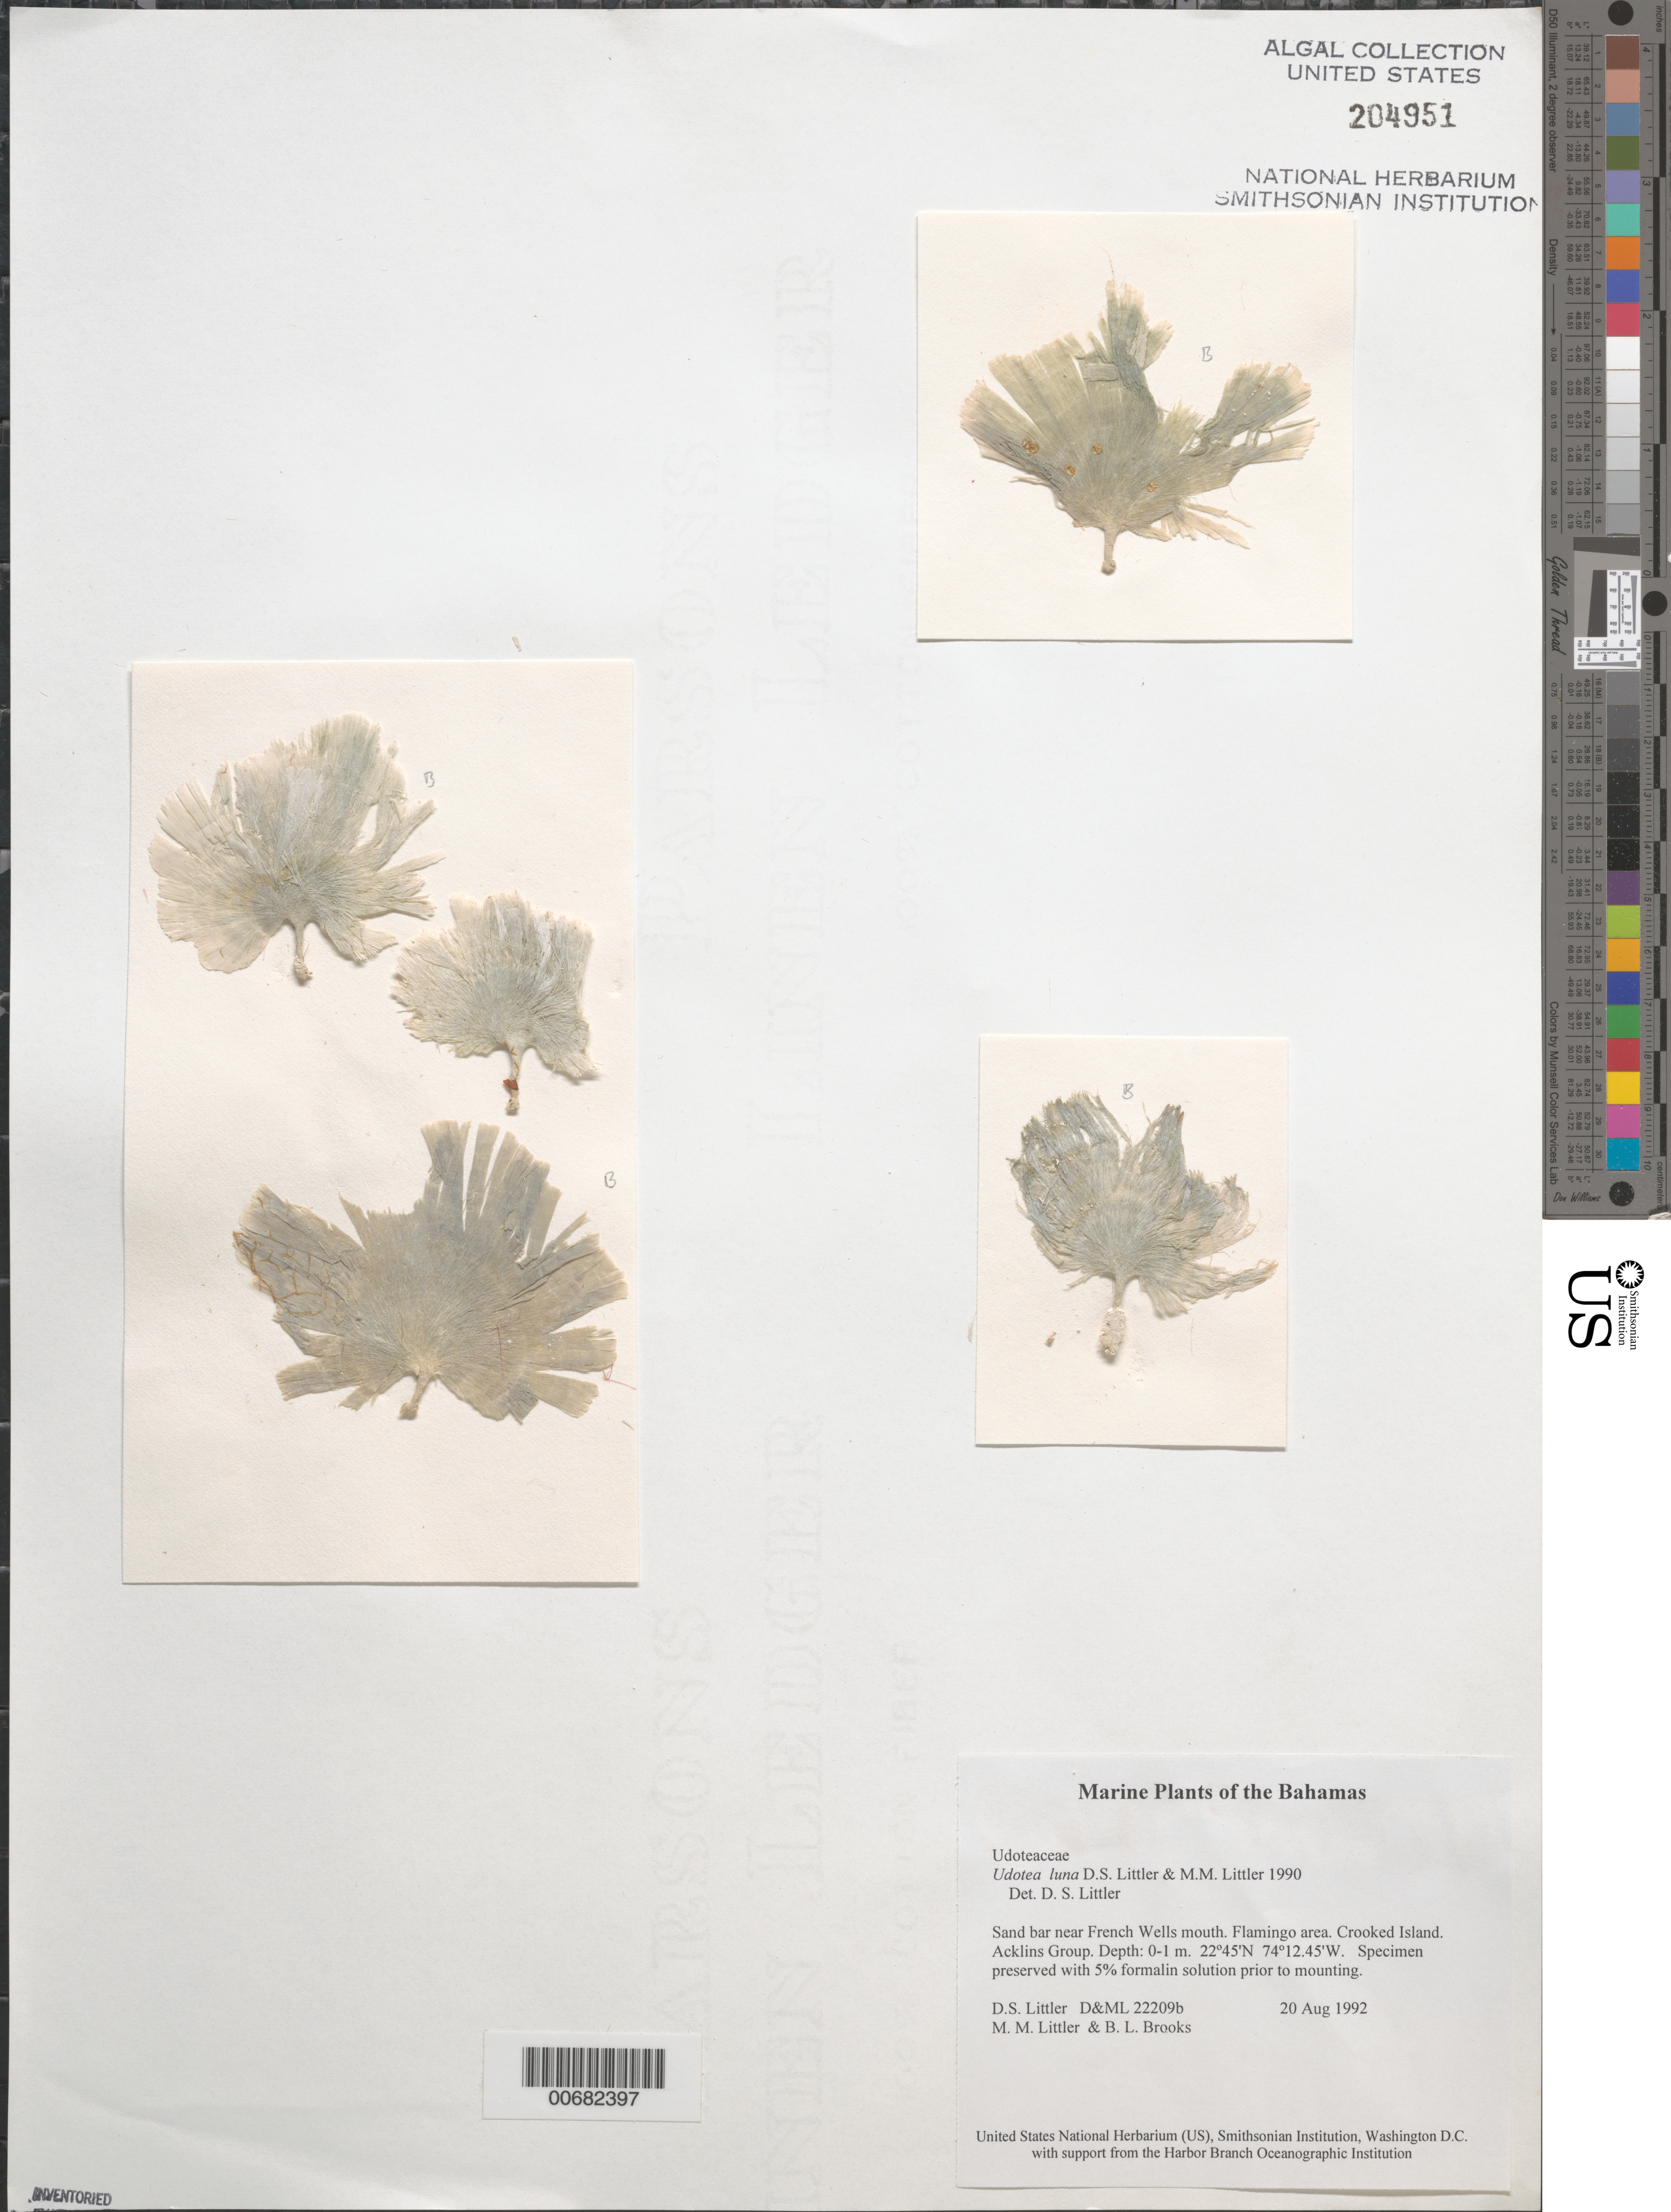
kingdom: Plantae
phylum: Chlorophyta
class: Ulvophyceae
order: Bryopsidales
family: Udoteaceae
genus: Udotea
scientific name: Udotea luna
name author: D.S. Littler & Littler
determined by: Littler, D. S.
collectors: D. S. Littler, M. M. Littler & B. Brooks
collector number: D&ML 22209b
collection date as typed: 20 Aug 1992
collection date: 1992-08-20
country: Bahamas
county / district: Crooked Island District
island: Crooked Island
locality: Sand bar near French Wells mouth, Flamingo area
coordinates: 22 45' N, 74 12.45' W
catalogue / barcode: US 204951